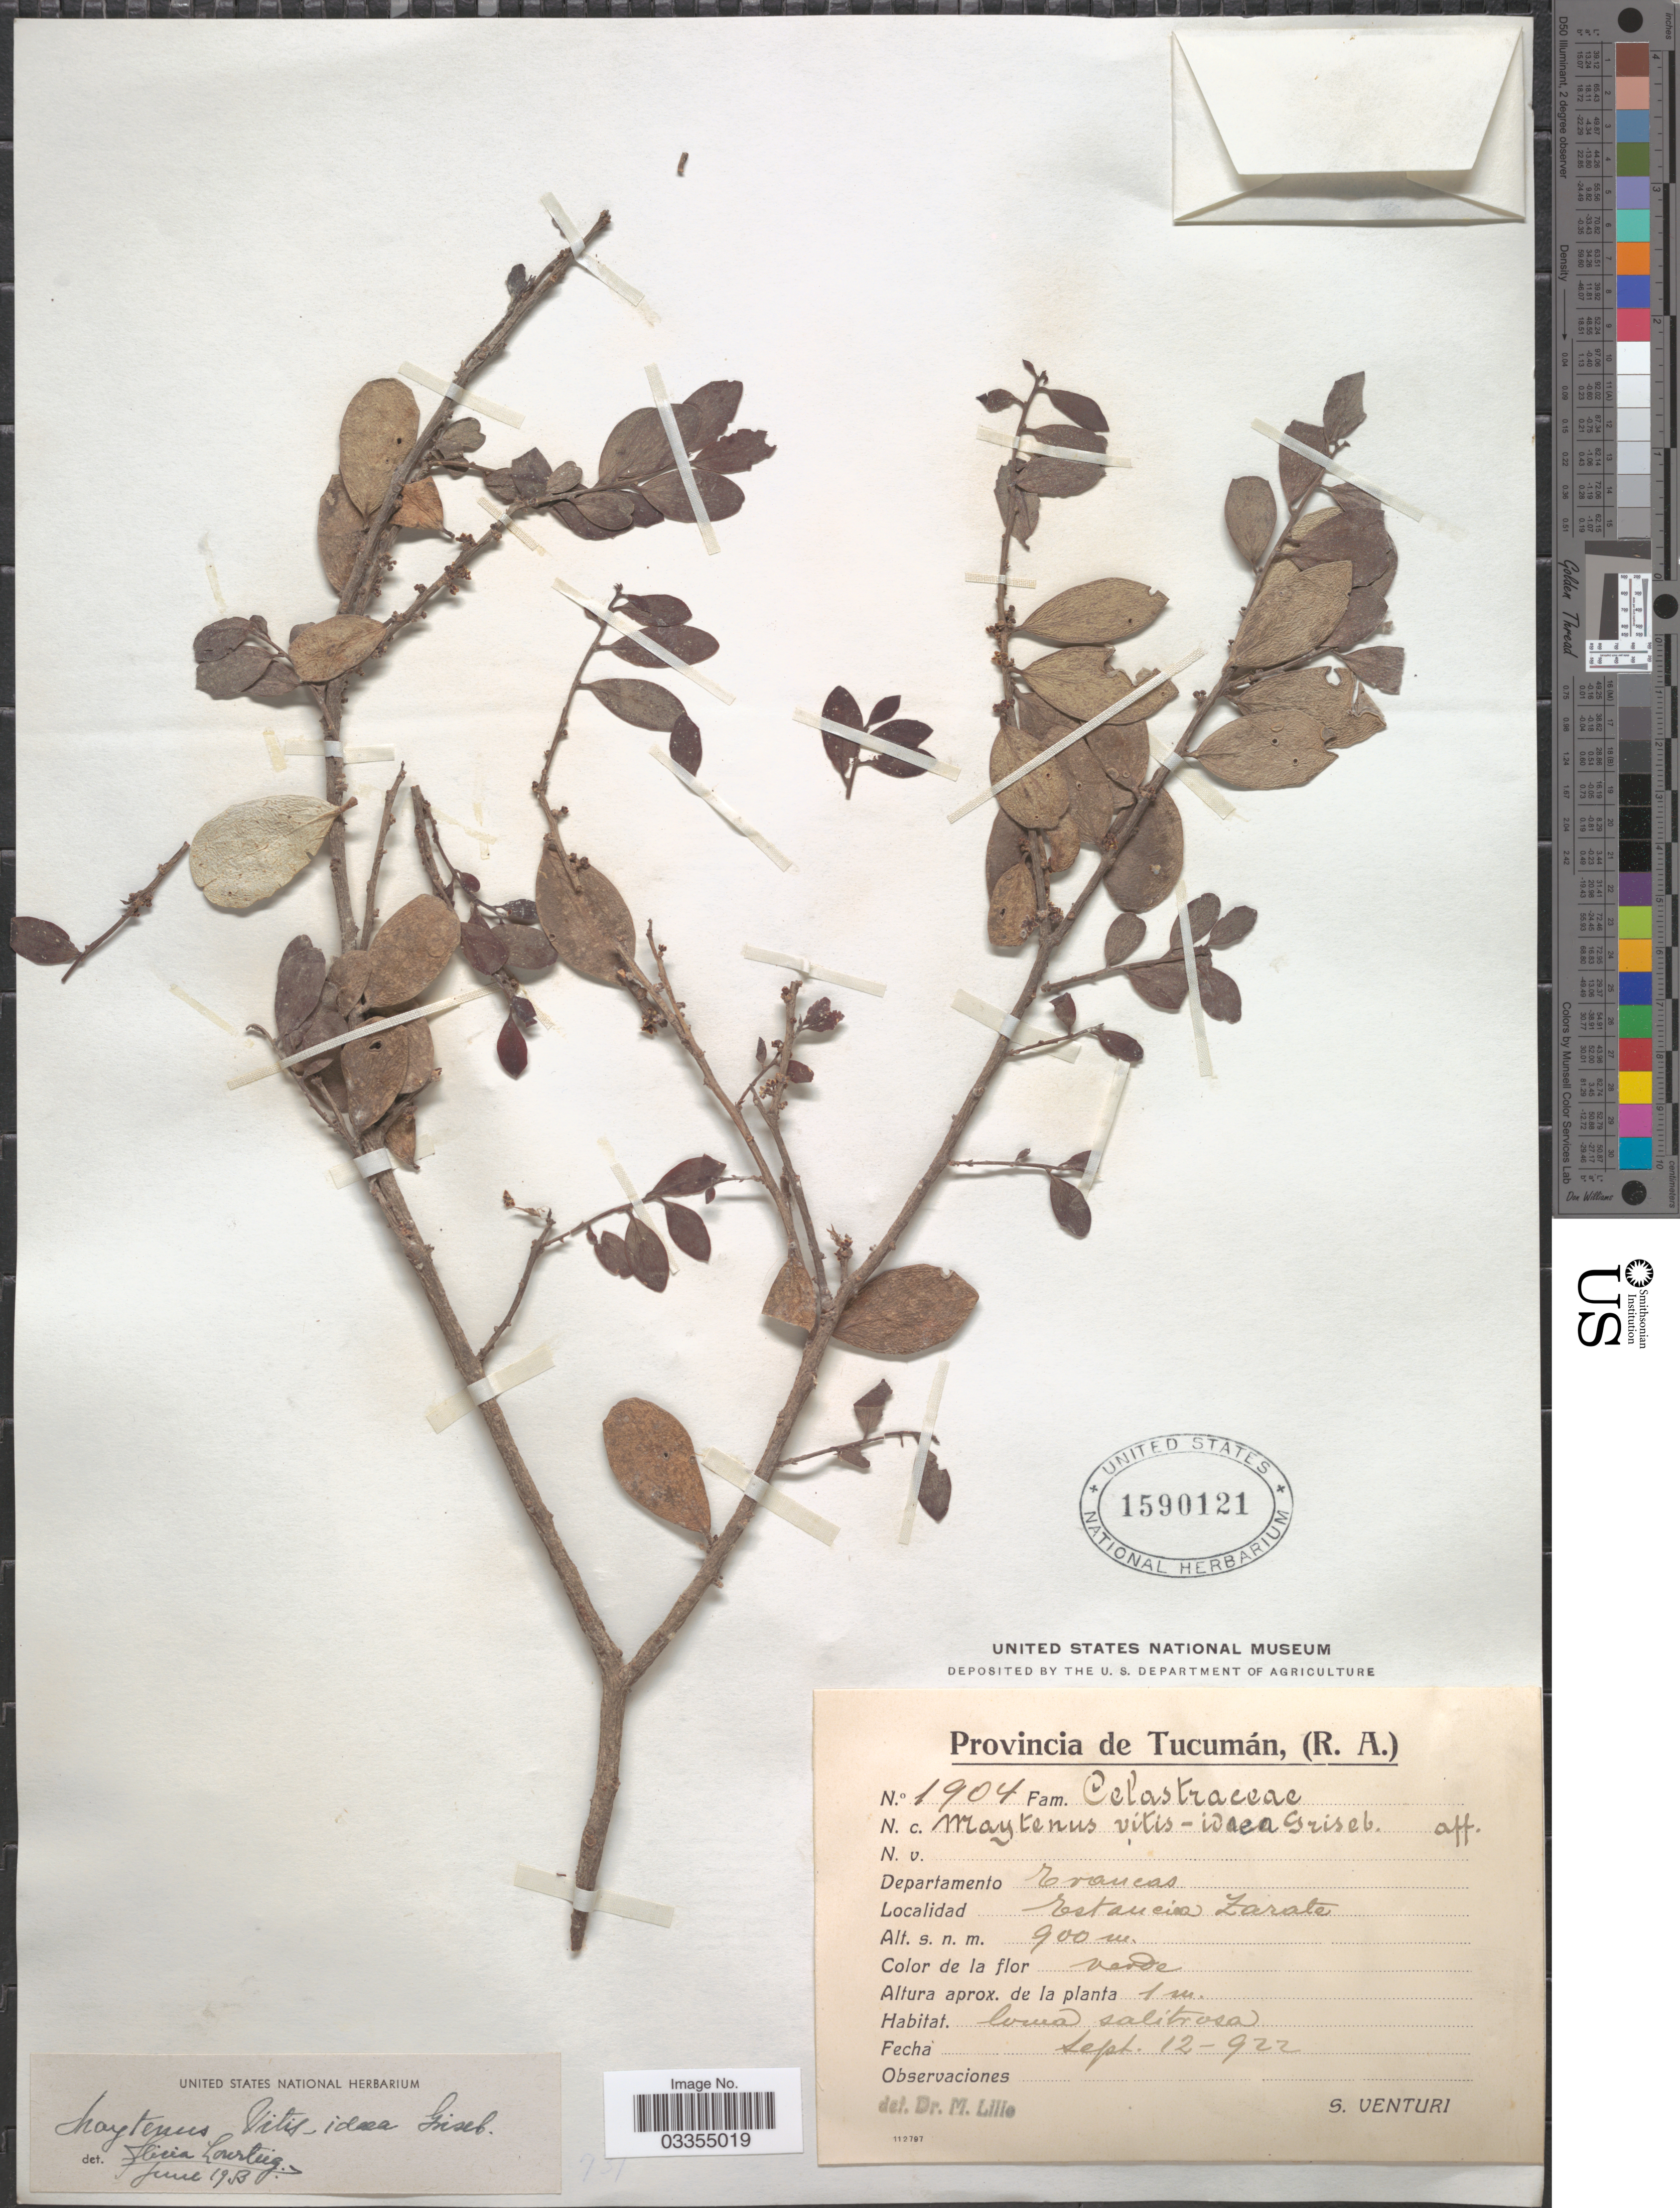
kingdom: Plantae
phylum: Tracheophyta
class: Magnoliopsida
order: Celastrales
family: Celastraceae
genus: Tricerma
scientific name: Tricerma vitis-idaeum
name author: (Griseb.) Lundell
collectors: S. Venturi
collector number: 1904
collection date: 1922-09-12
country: Argentina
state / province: Tucuman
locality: Departamento Trancas. Estancia Zarate.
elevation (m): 900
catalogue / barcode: US 1590121